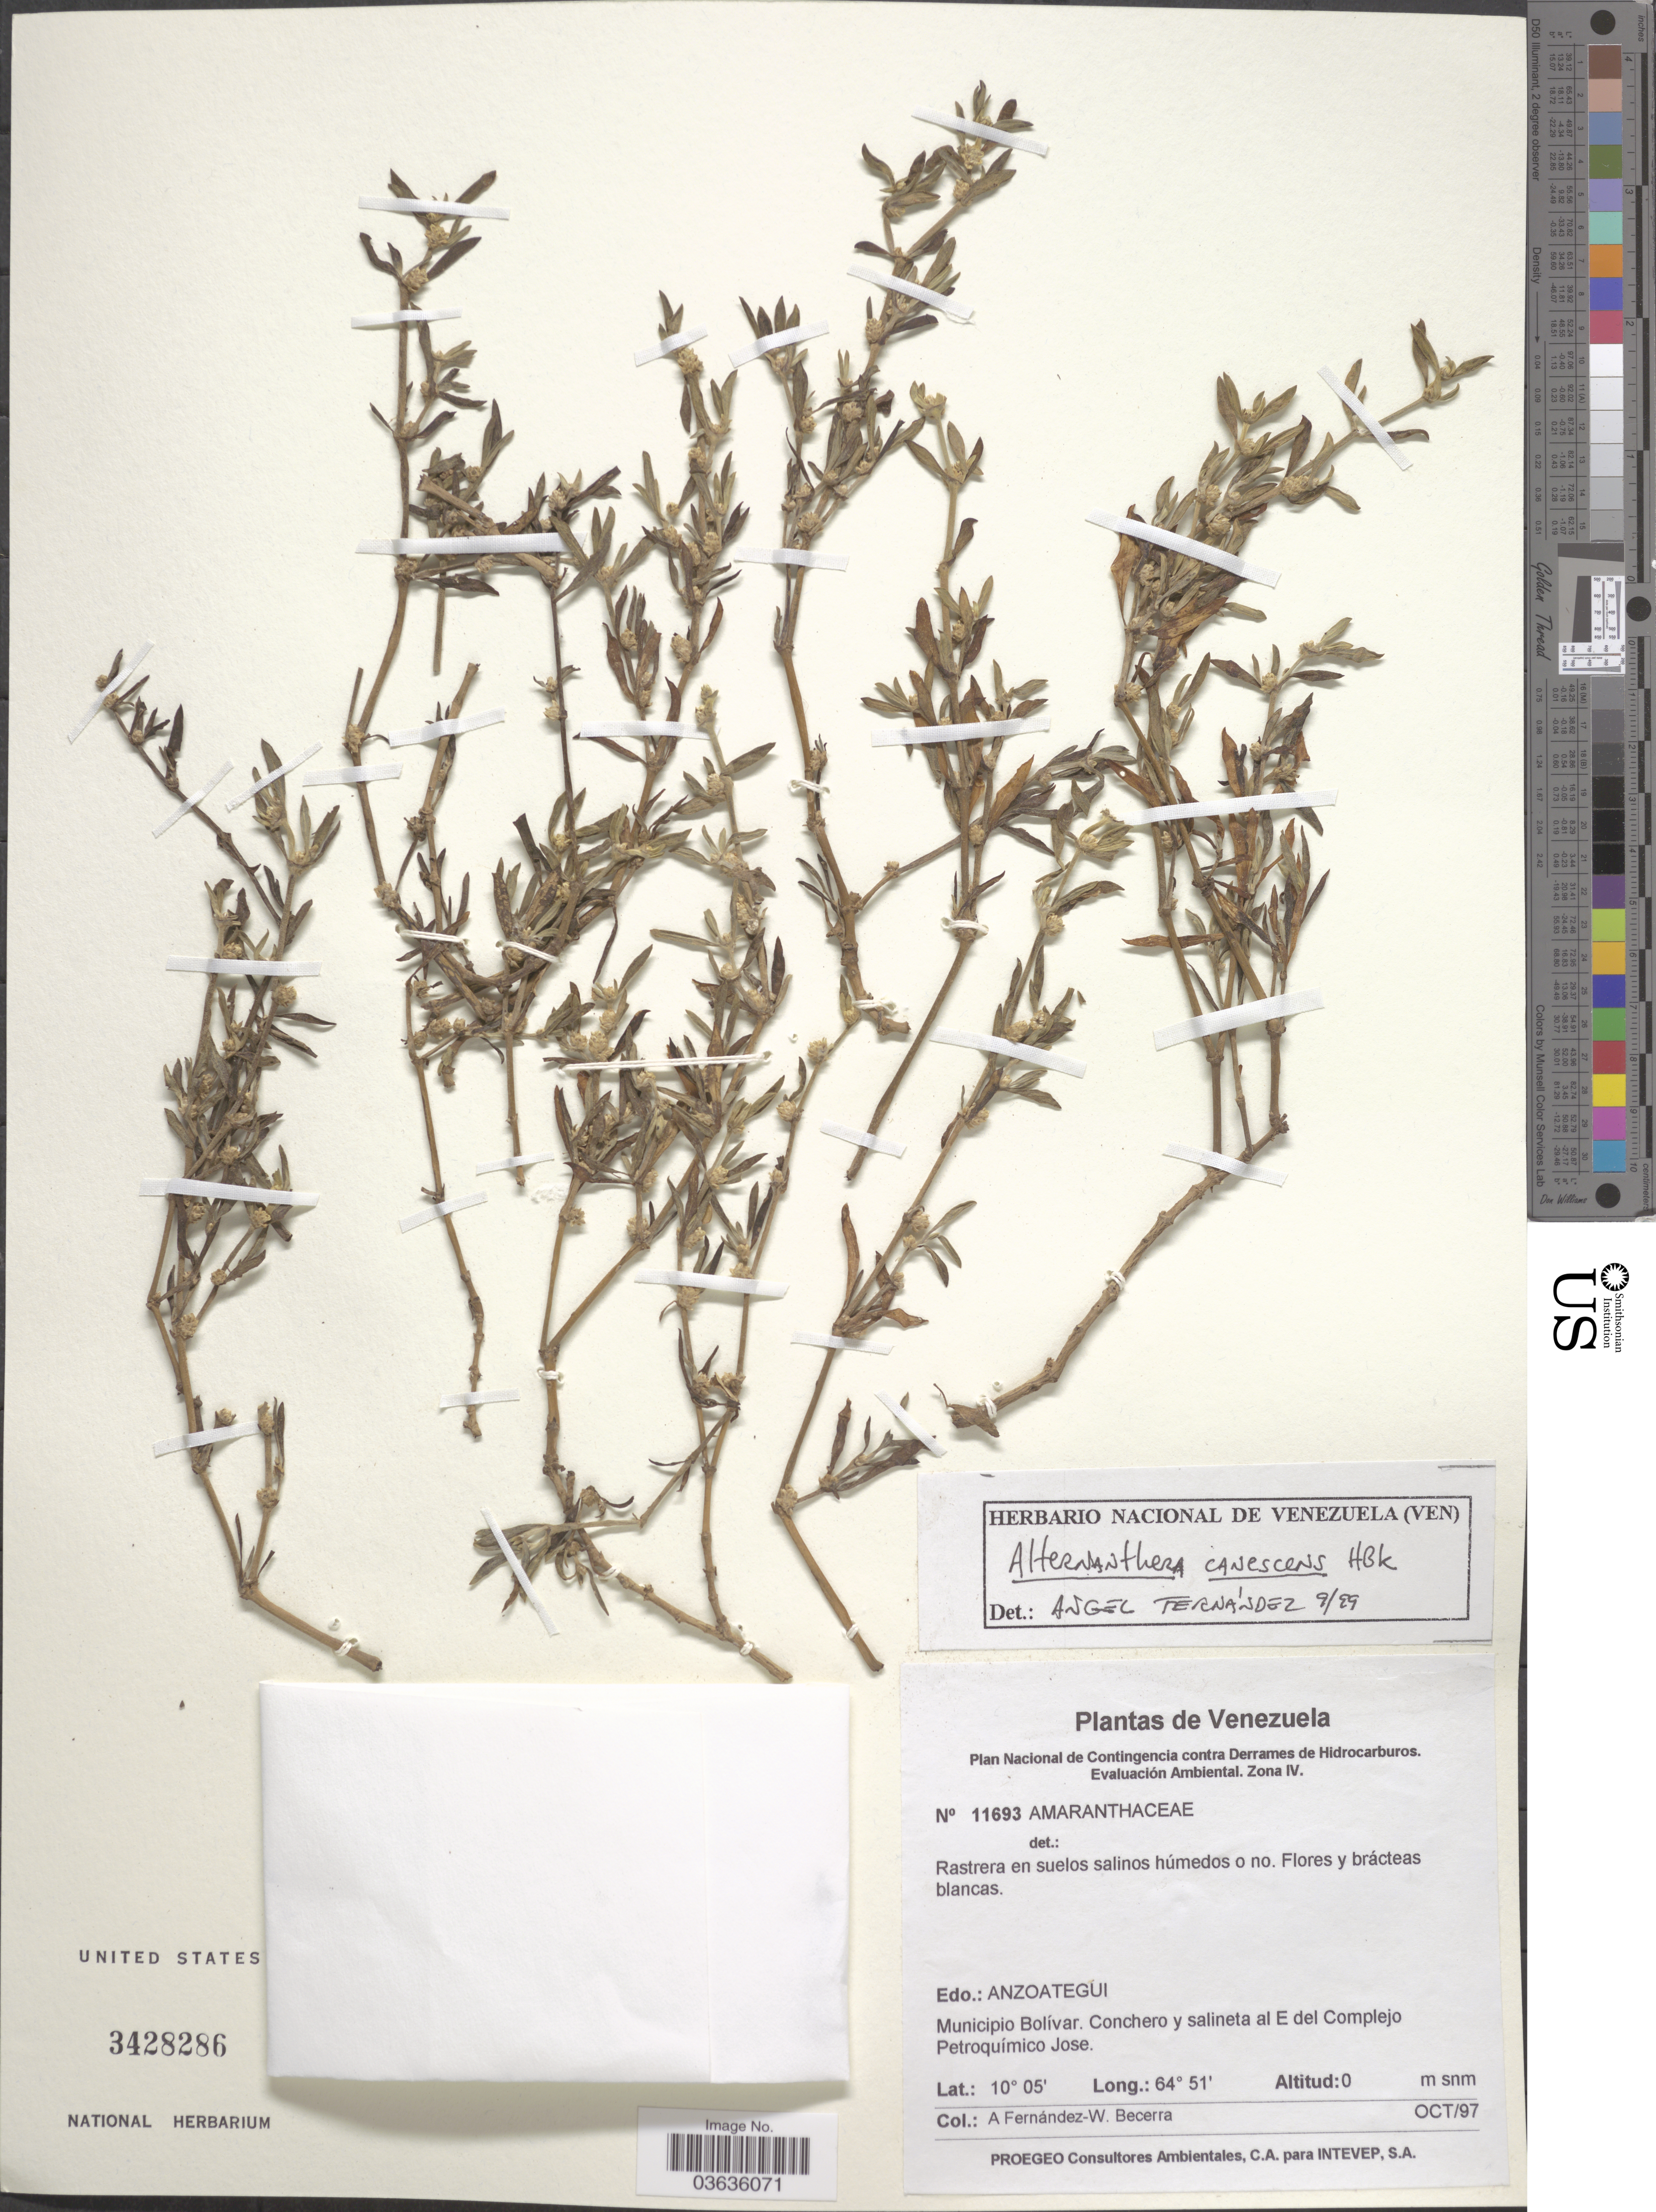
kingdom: Plantae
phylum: Tracheophyta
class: Magnoliopsida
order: Caryophyllales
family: Amaranthaceae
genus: Alternanthera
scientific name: Alternanthera canescens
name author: Kunth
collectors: Á. Fernández & W. Becerra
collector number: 11693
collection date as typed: Transcribed d/m/y: /10/97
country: Venezuela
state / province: Anzoategui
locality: Municipio Bolívar. Conchero y salineta al E del Complejo Petroquímico Jose.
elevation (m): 0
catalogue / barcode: US 3428286